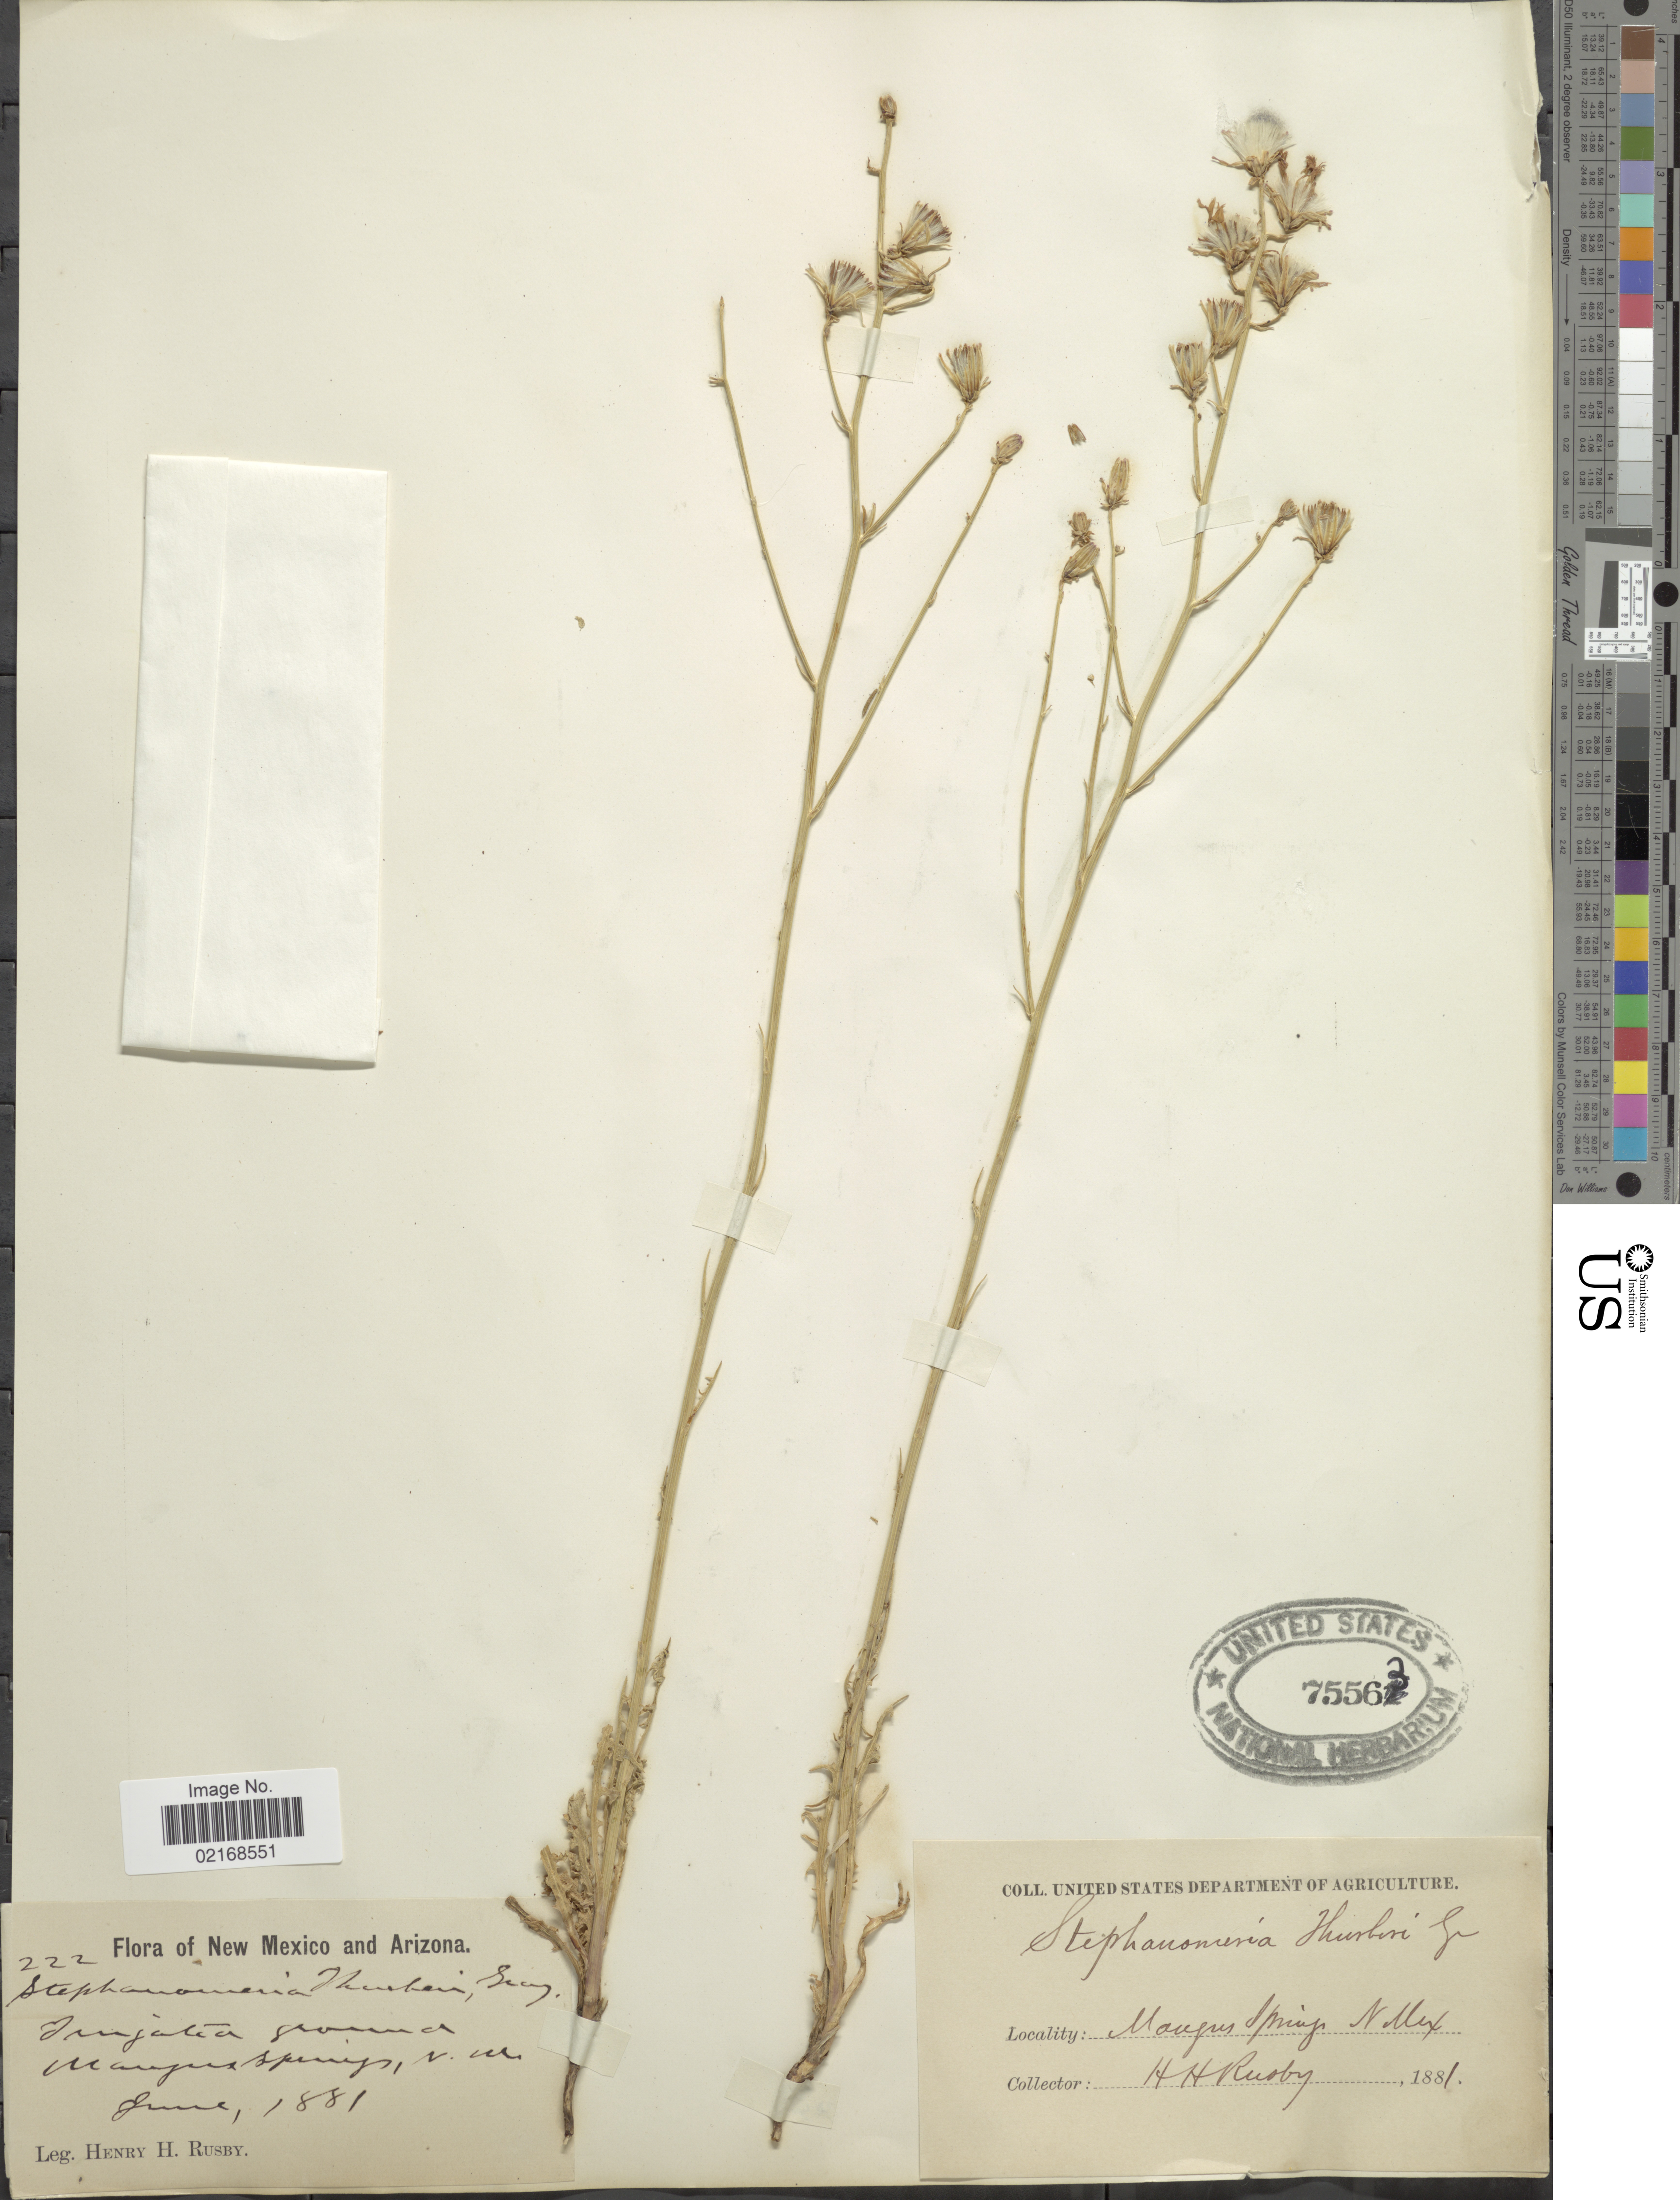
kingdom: Plantae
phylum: Tracheophyta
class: Magnoliopsida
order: Asterales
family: Asteraceae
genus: Stephanomeria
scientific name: Stephanomeria thurberi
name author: A. Gray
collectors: H. H. Rusby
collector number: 222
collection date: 1881-06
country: United States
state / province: New Mexico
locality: Manjus Springs, N. Mex.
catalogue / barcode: US 75563